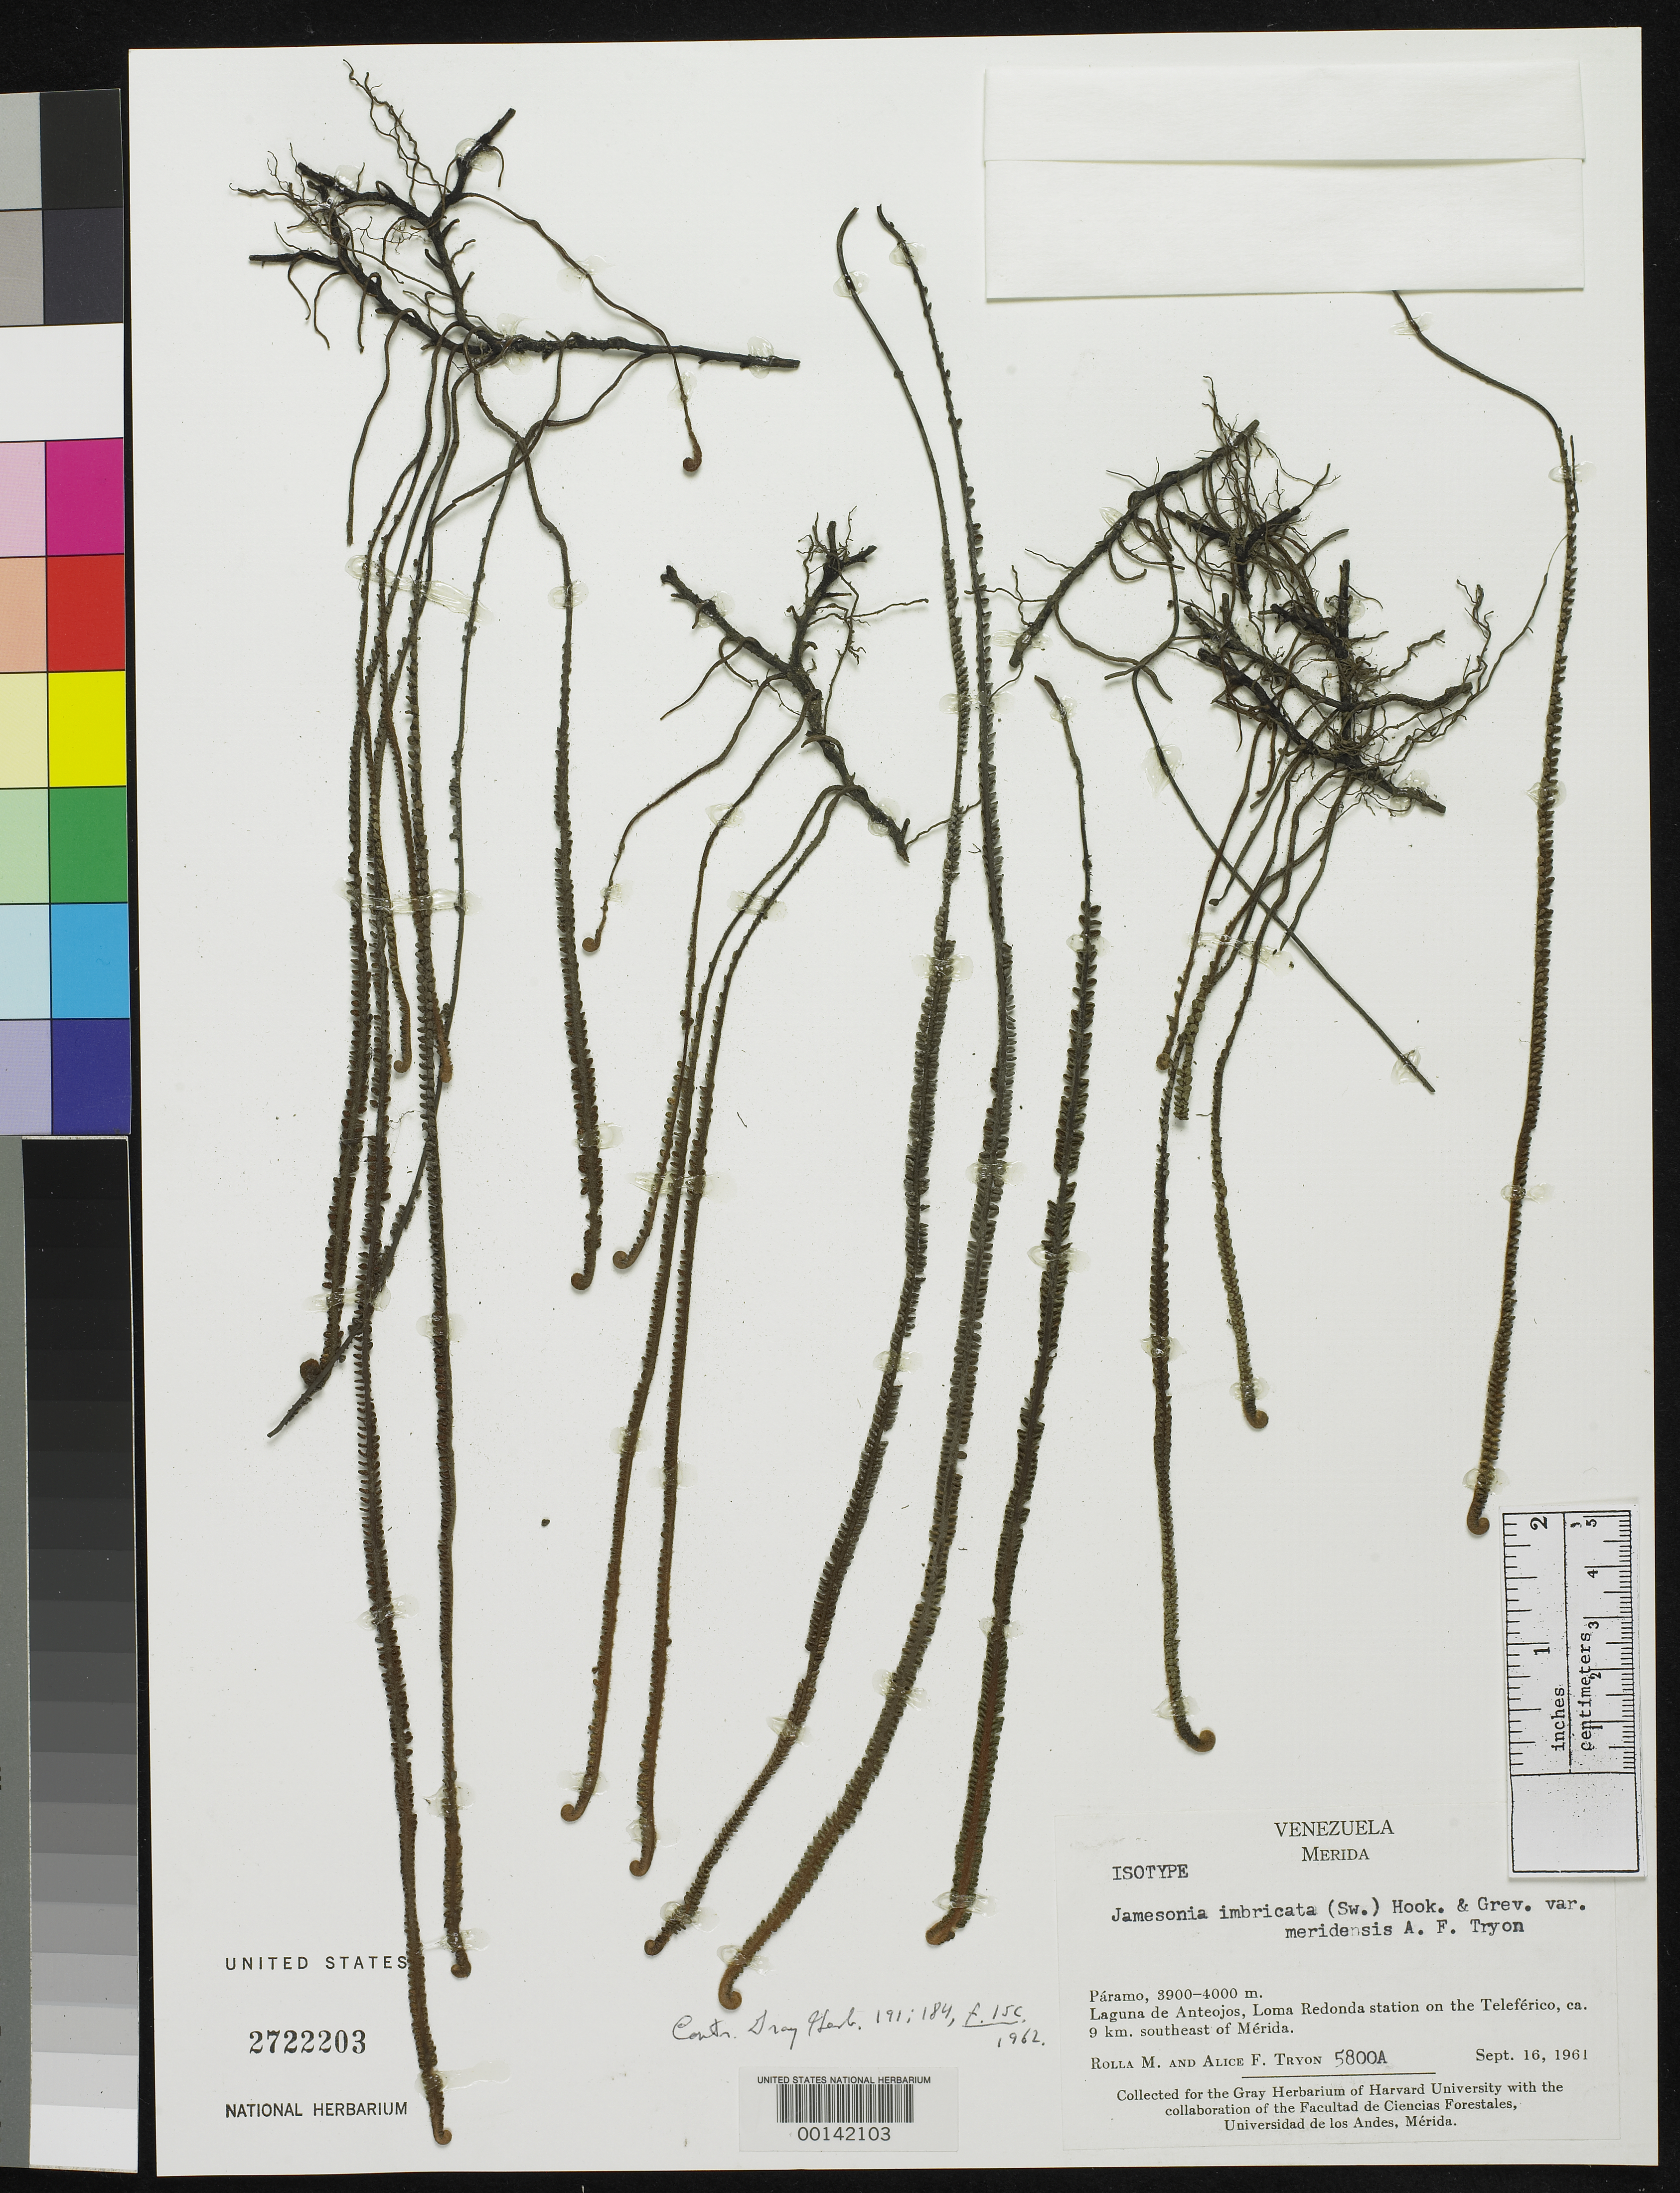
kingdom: Plantae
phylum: Tracheophyta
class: Polypodiopsida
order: Polypodiales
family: Pteridaceae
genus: Jamesonia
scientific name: Jamesonia imbricata var. meridensis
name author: A.F. Tryon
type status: Isotype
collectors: A. F. Tryon & R. M. Tryon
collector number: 5800a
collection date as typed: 16 Sep 1961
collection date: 1961-09-16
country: Venezuela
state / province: Mérida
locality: Laguna de Anteojos, Loma Redonda, SE of Merida.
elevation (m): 3900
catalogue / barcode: US 2722203